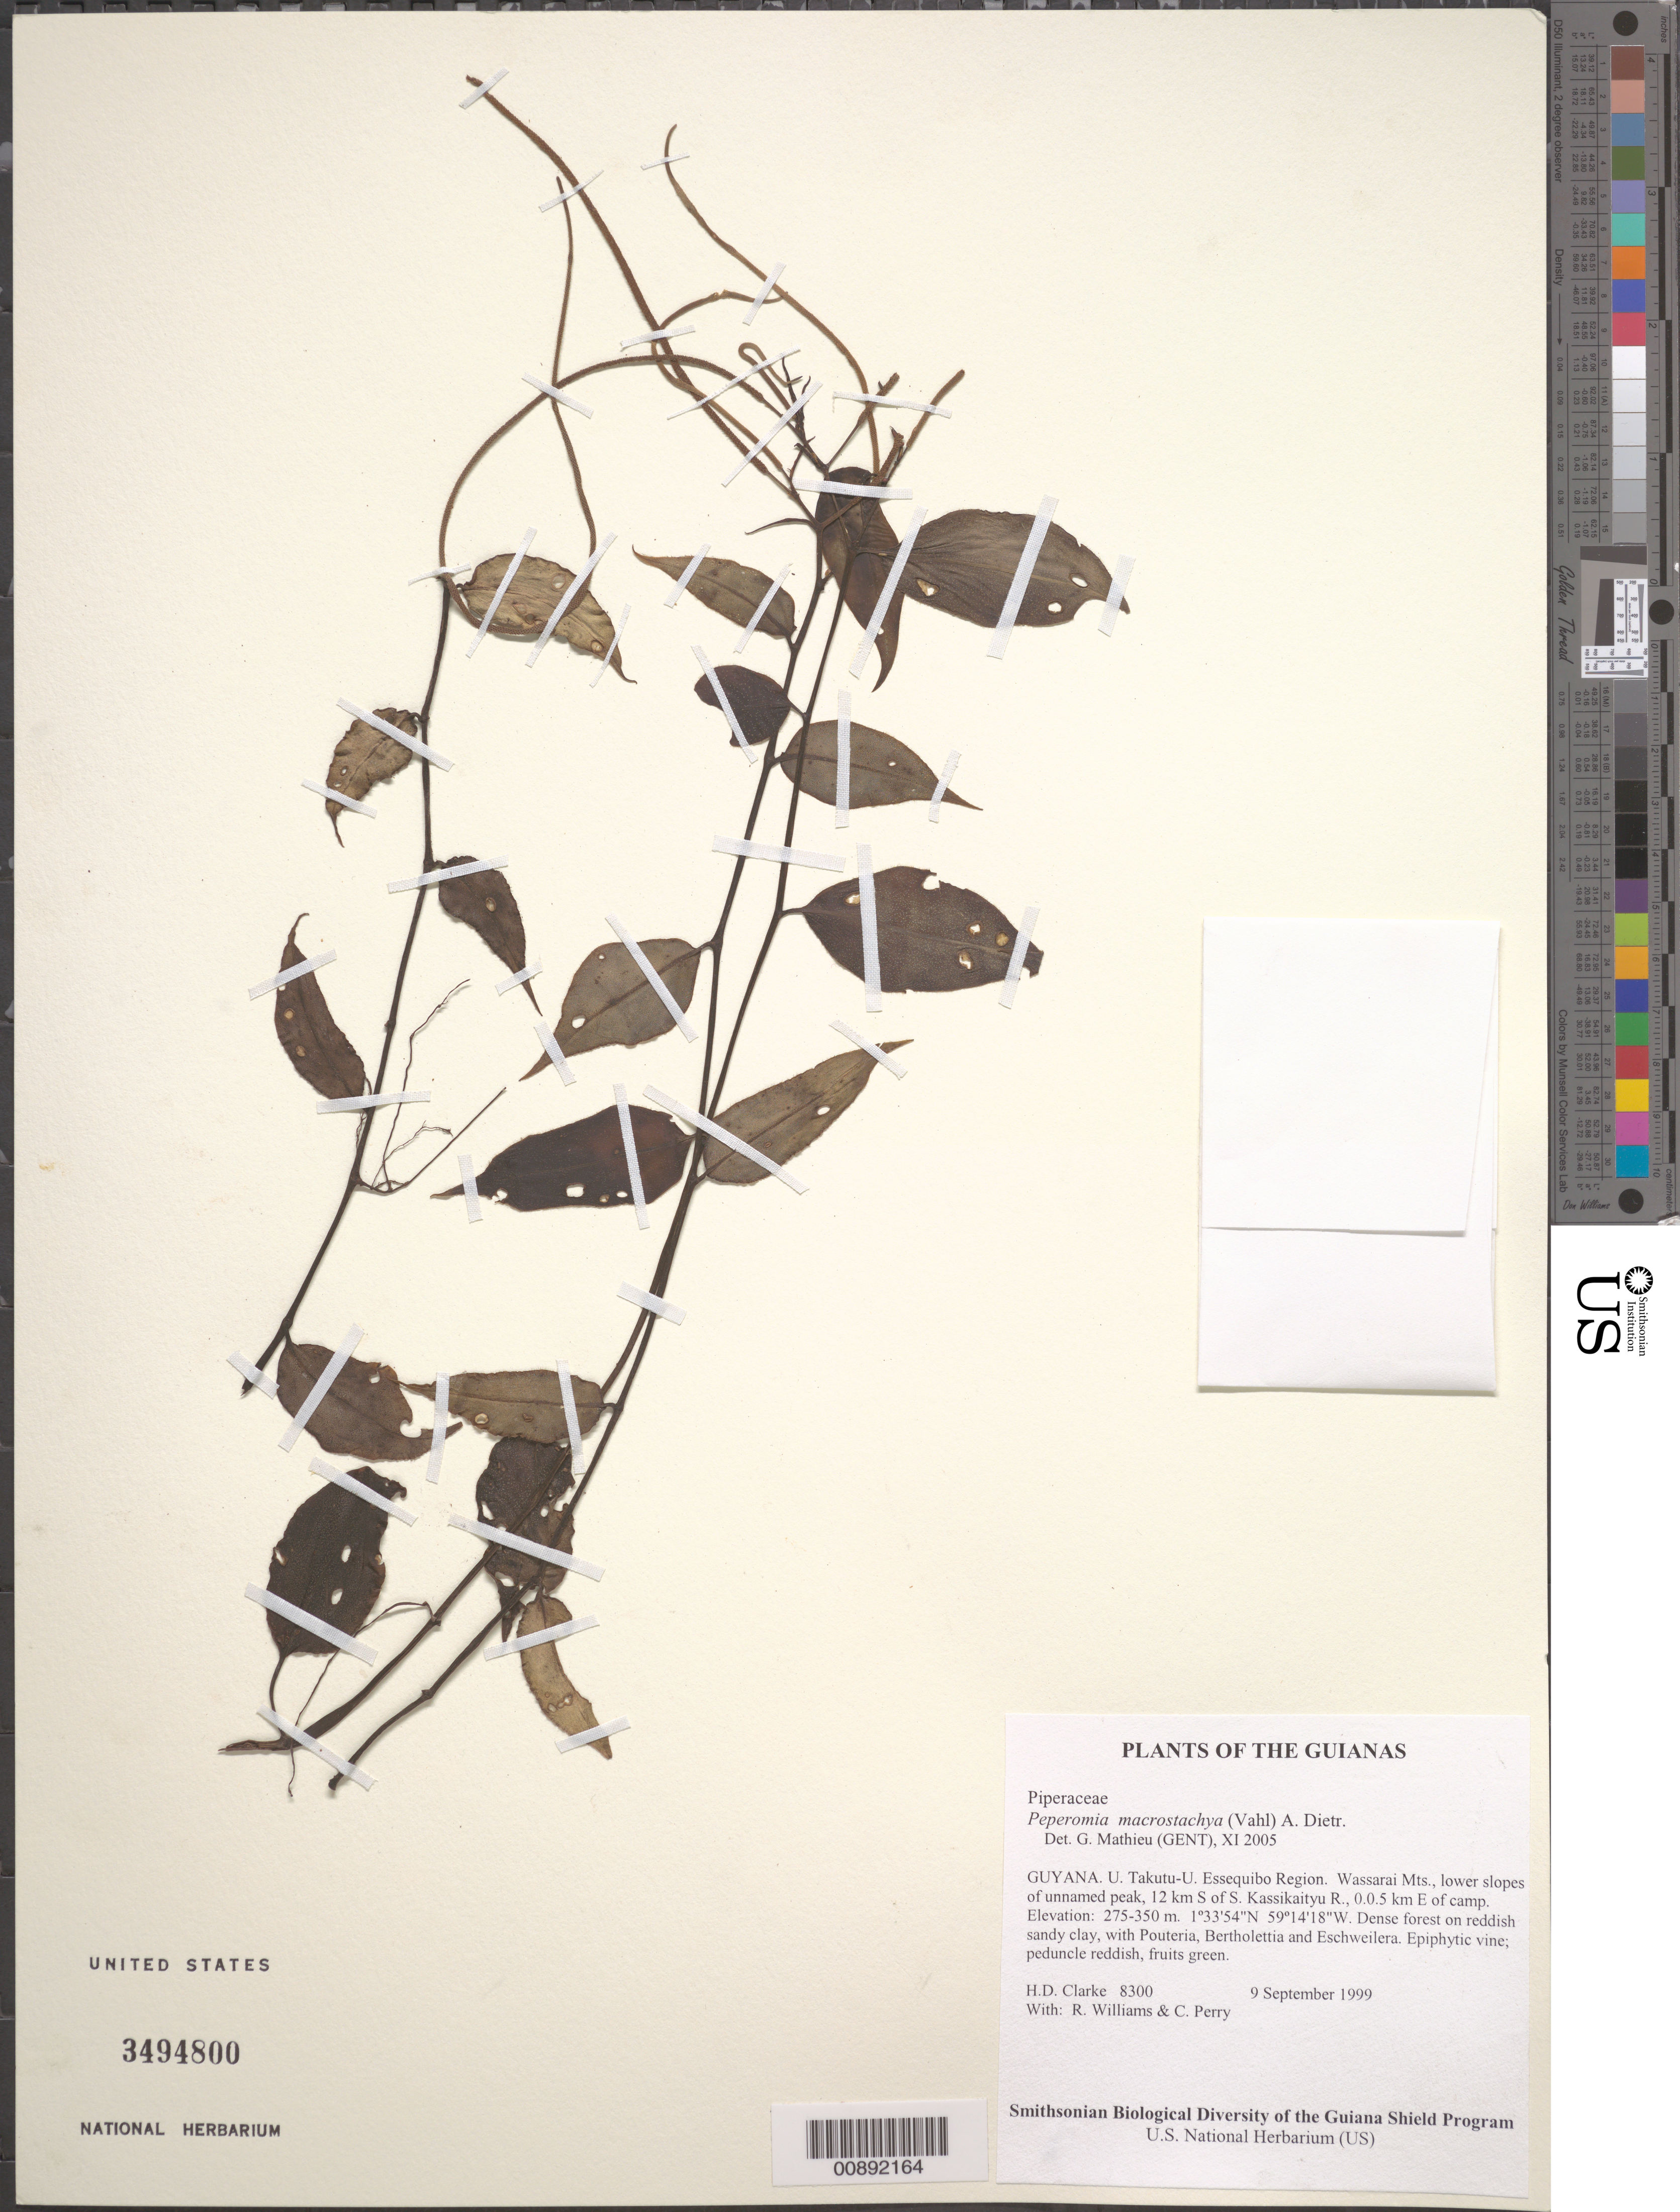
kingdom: Plantae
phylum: Tracheophyta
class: Magnoliopsida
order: Piperales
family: Piperaceae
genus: Peperomia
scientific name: Peperomia macrostachya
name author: (Vahl) A. Dietr.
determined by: Mathieu, Guido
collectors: H. D. Clarke, R. Williams & C. Perry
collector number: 8300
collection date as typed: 9 September 1999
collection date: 1999-09-09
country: Guyana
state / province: U. Takutu-U. Essequibo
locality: Wassarai Mts., lower slopes of unnamed peak, 12 km S of S. Kassikaityu R., 0.0.5 km E of camp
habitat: Dense forest on reddish sandy clay, with Pouteria, Bertholettia and Eschweilera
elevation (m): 275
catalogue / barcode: US 3494800